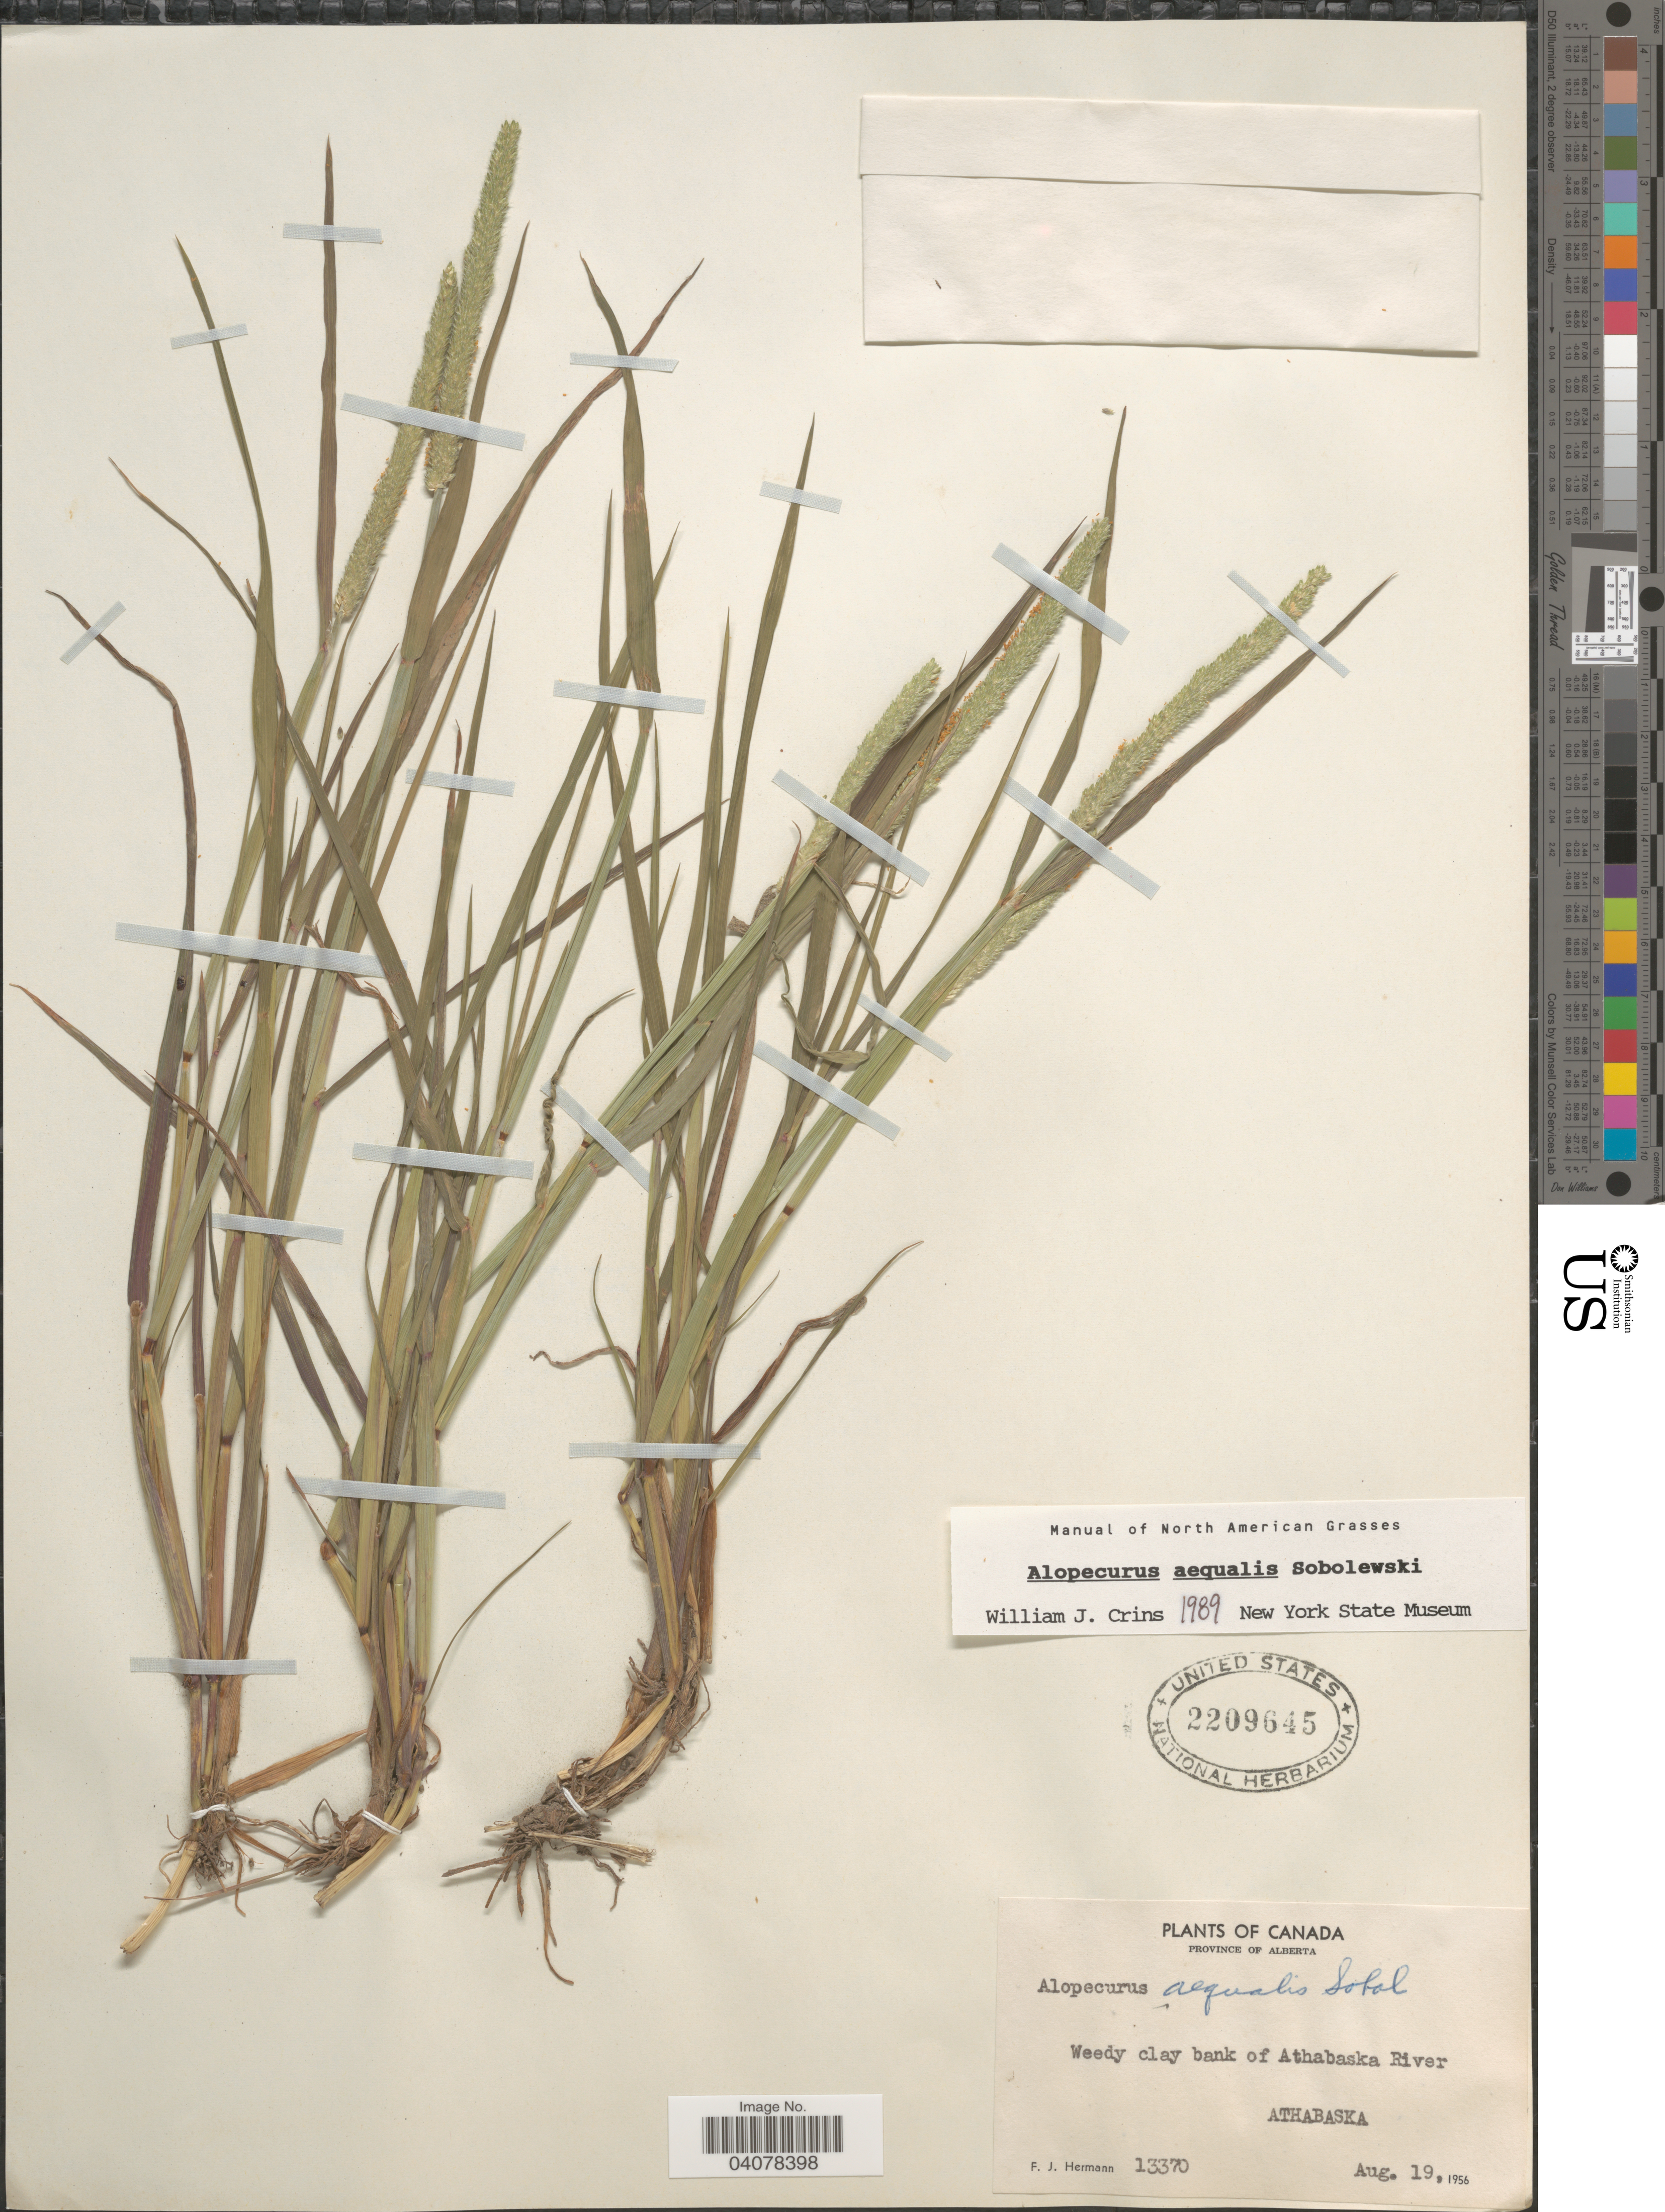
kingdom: Plantae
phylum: Tracheophyta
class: Liliopsida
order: Poales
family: Poaceae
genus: Alopecurus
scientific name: Alopecurus aequalis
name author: Sobol.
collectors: F. J. Hermann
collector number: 13370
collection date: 1956-08-19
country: Canada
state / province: Alberta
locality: Weedy clay bank of Athabaska River. Athabaska.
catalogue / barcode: US 2209645